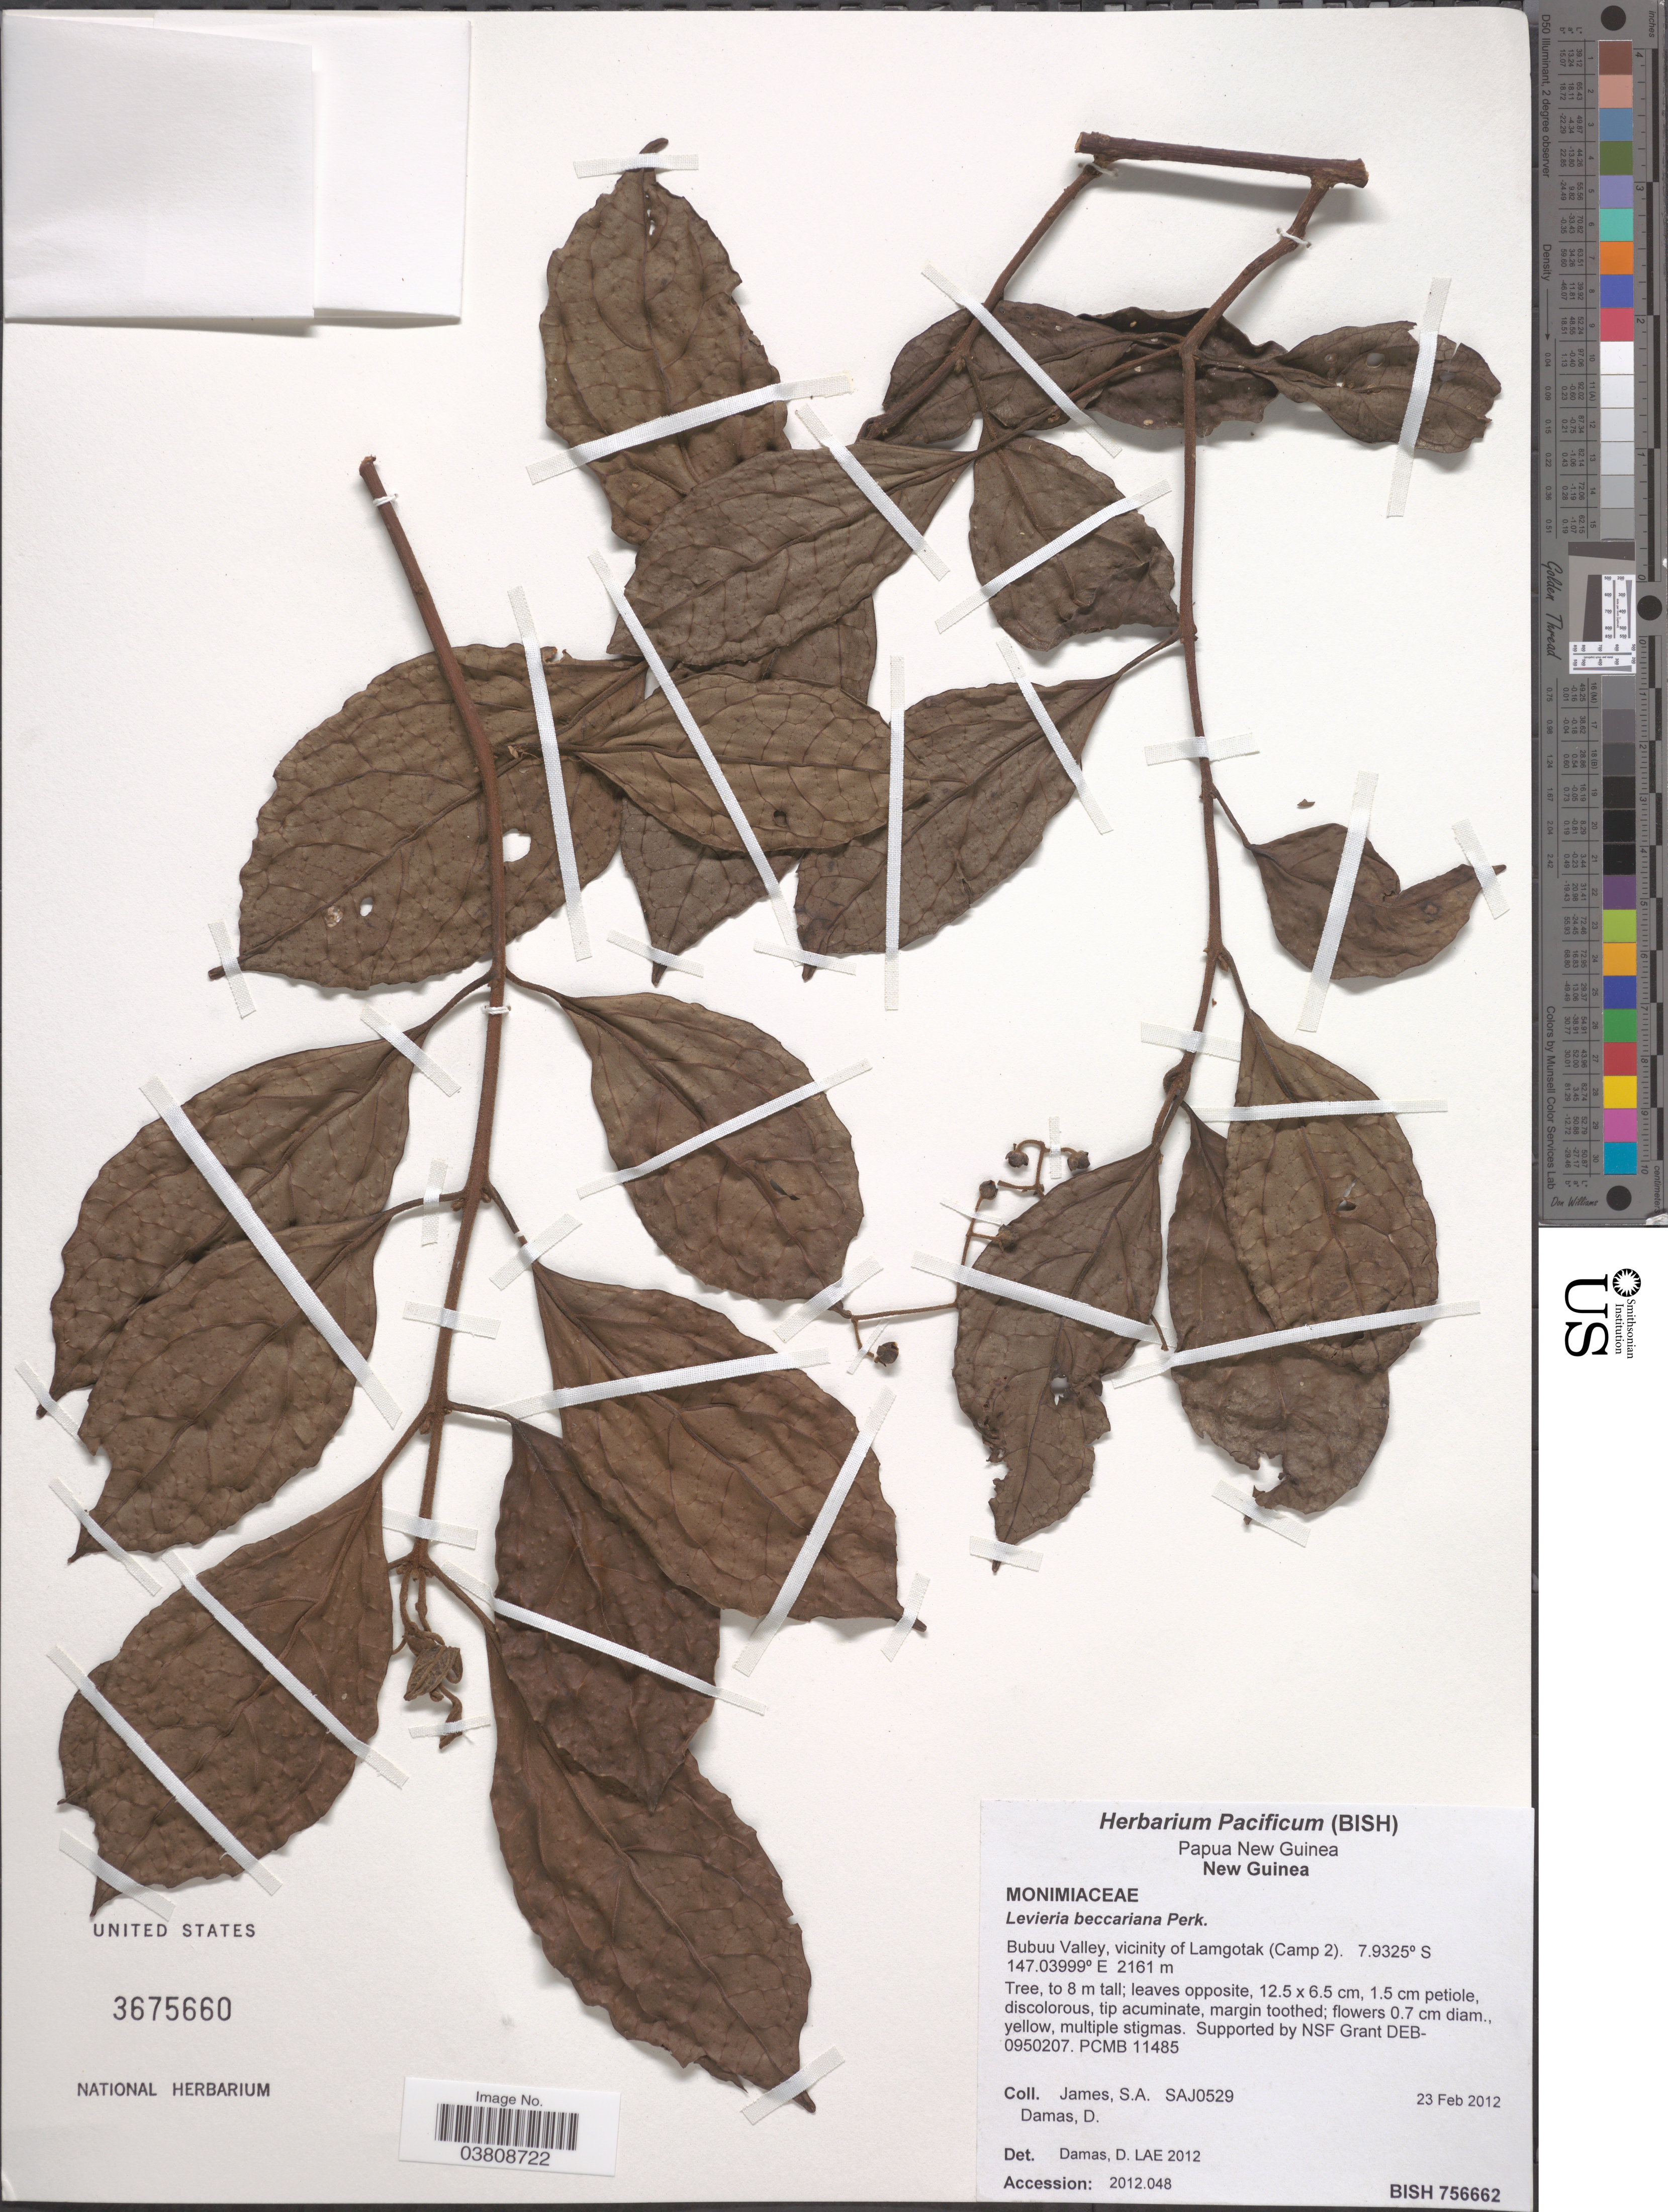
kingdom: Plantae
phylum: Tracheophyta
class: Magnoliopsida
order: Laurales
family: Monimiaceae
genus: Levieria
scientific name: Levieria beccariana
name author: Perk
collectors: S. James & D. Damas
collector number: SAJ0529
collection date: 2012-02-23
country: Papua New Guinea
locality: New Guinea. Bubuu Valley, vicinity of Lamgotak (Camp 2).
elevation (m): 2161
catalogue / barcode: US 3675660